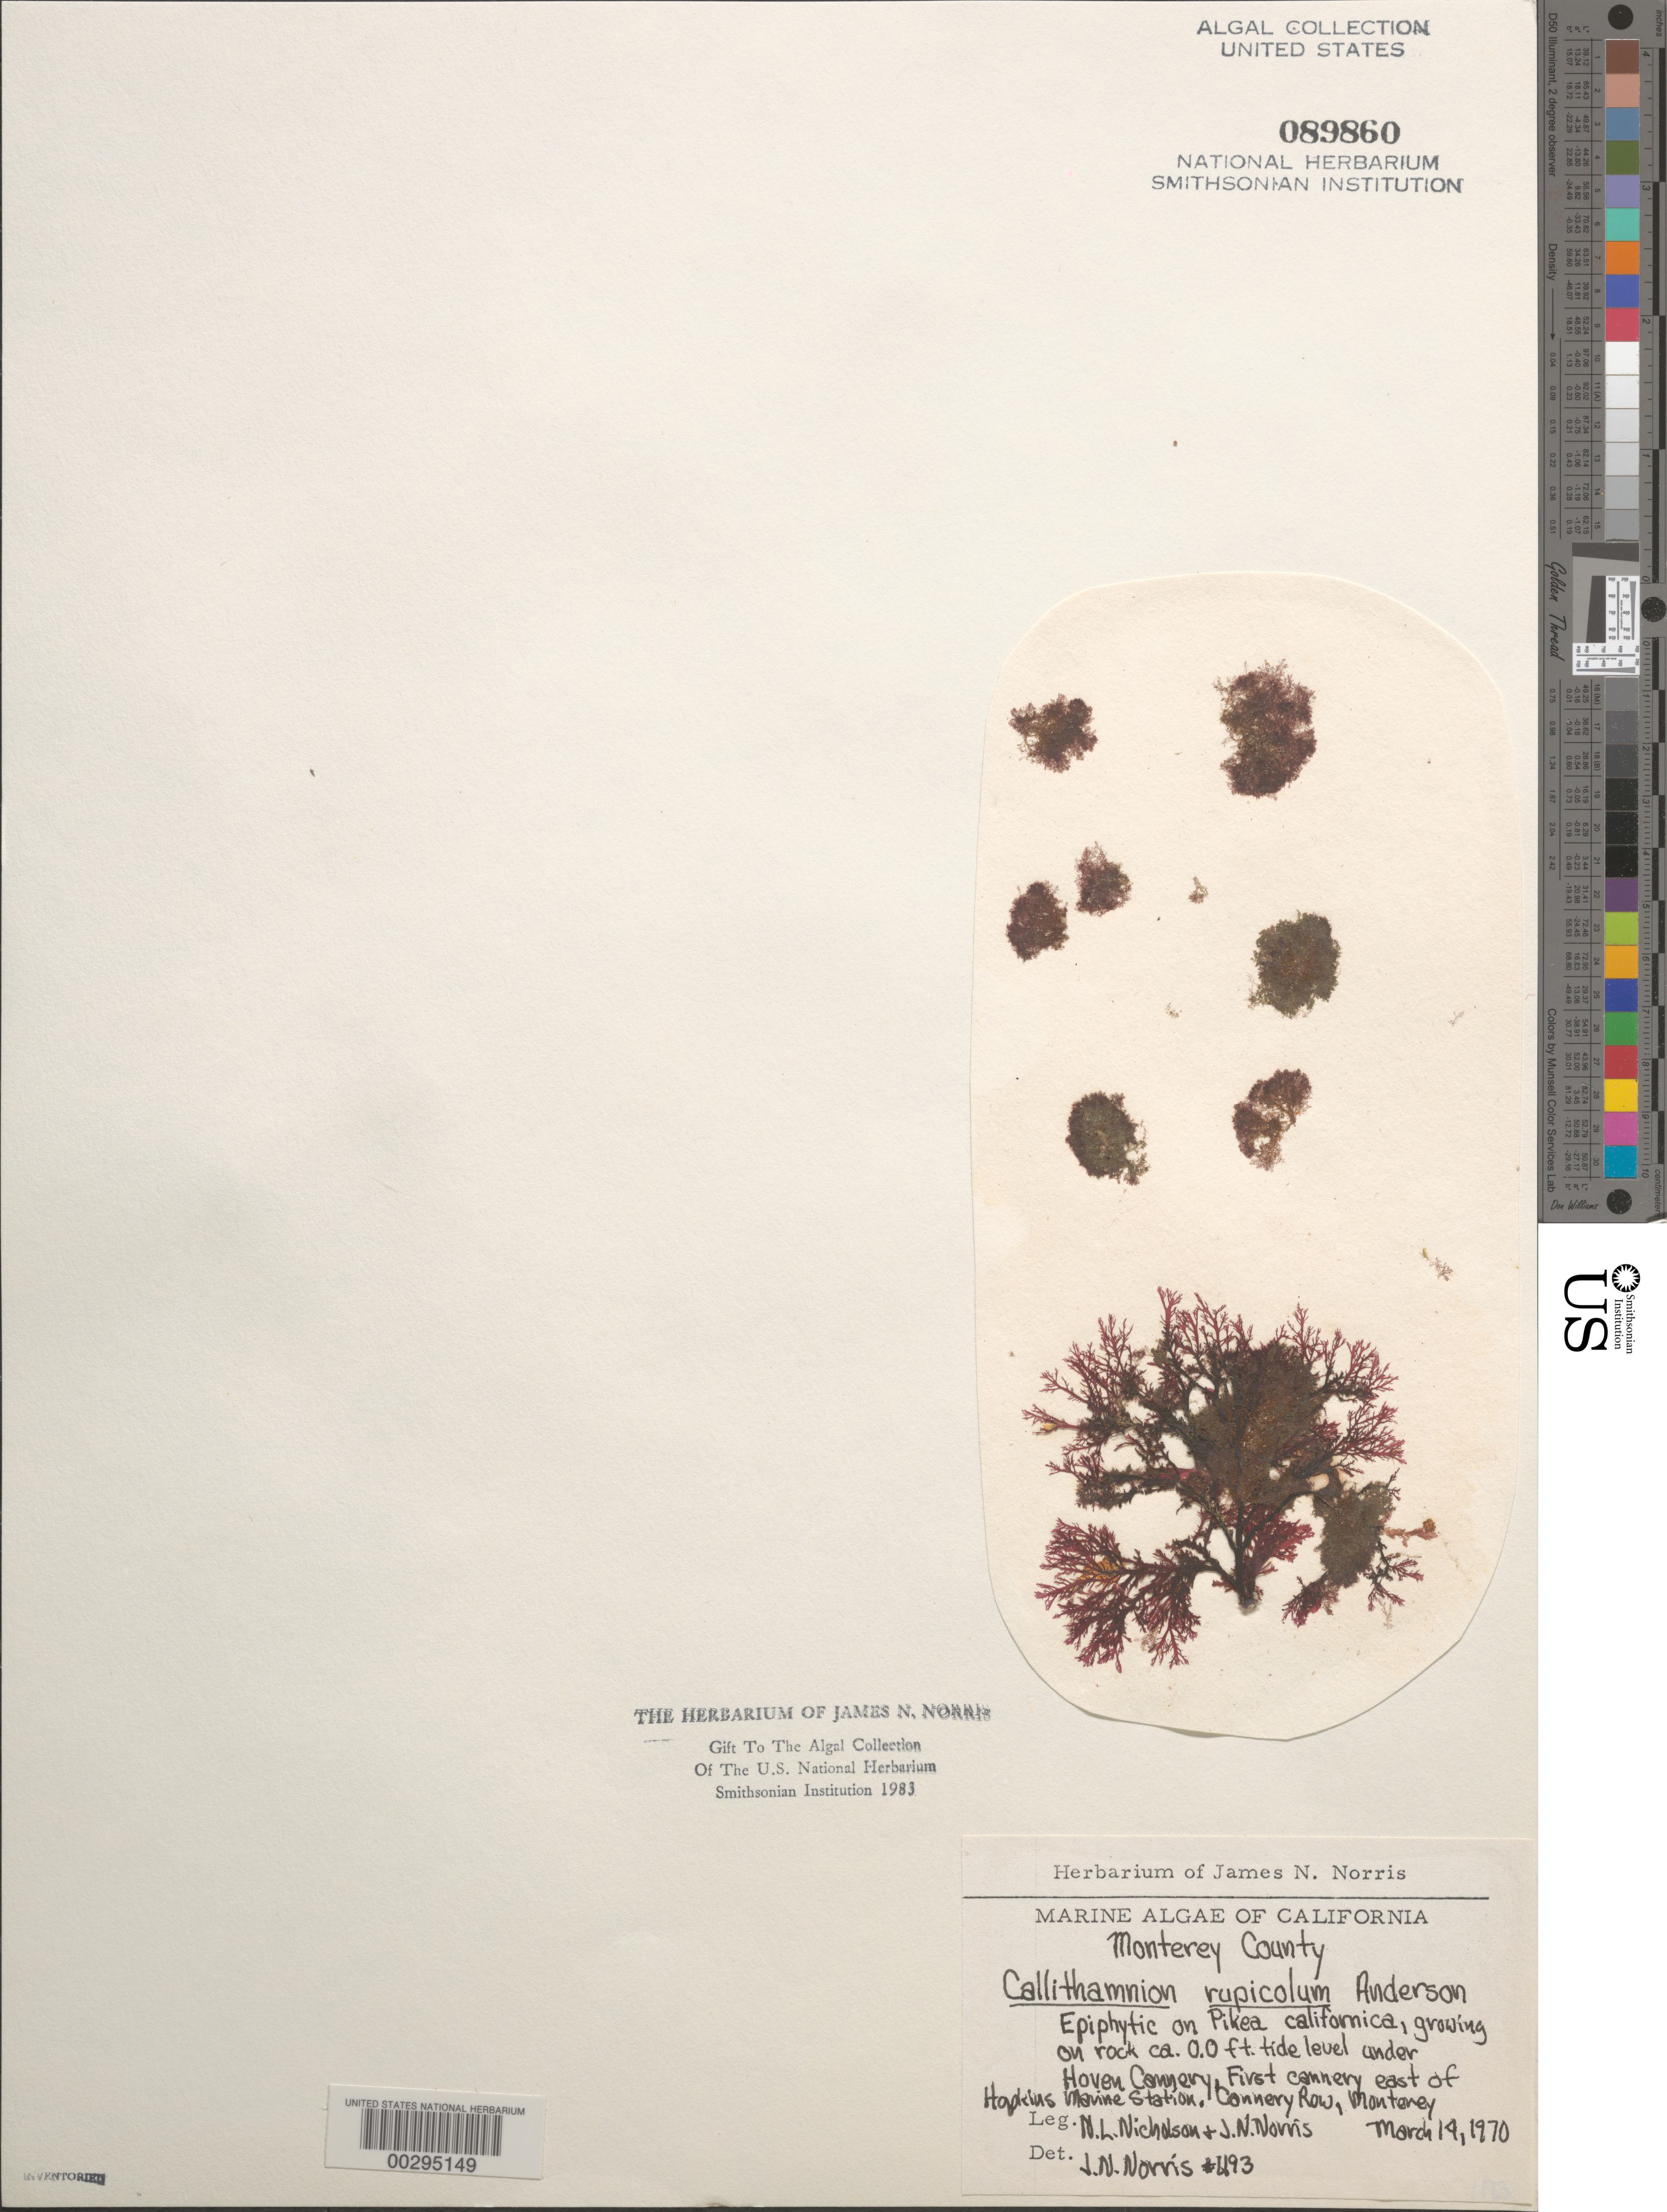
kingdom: Plantae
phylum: Rhodophyta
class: Florideophyceae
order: Ceramiales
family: Callithamniaceae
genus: Callithamnion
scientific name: Callithamnion rupicolum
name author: (C.L. Anderson) C.L. Anderson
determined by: Norris, James N.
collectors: N. Nicholson & J. N. Norris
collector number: JN-1193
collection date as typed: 14 Mar 1970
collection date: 1970-03-14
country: United States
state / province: California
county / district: Monterey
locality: Monterey, Cannery Row, Hovden Cannery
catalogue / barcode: US 89860